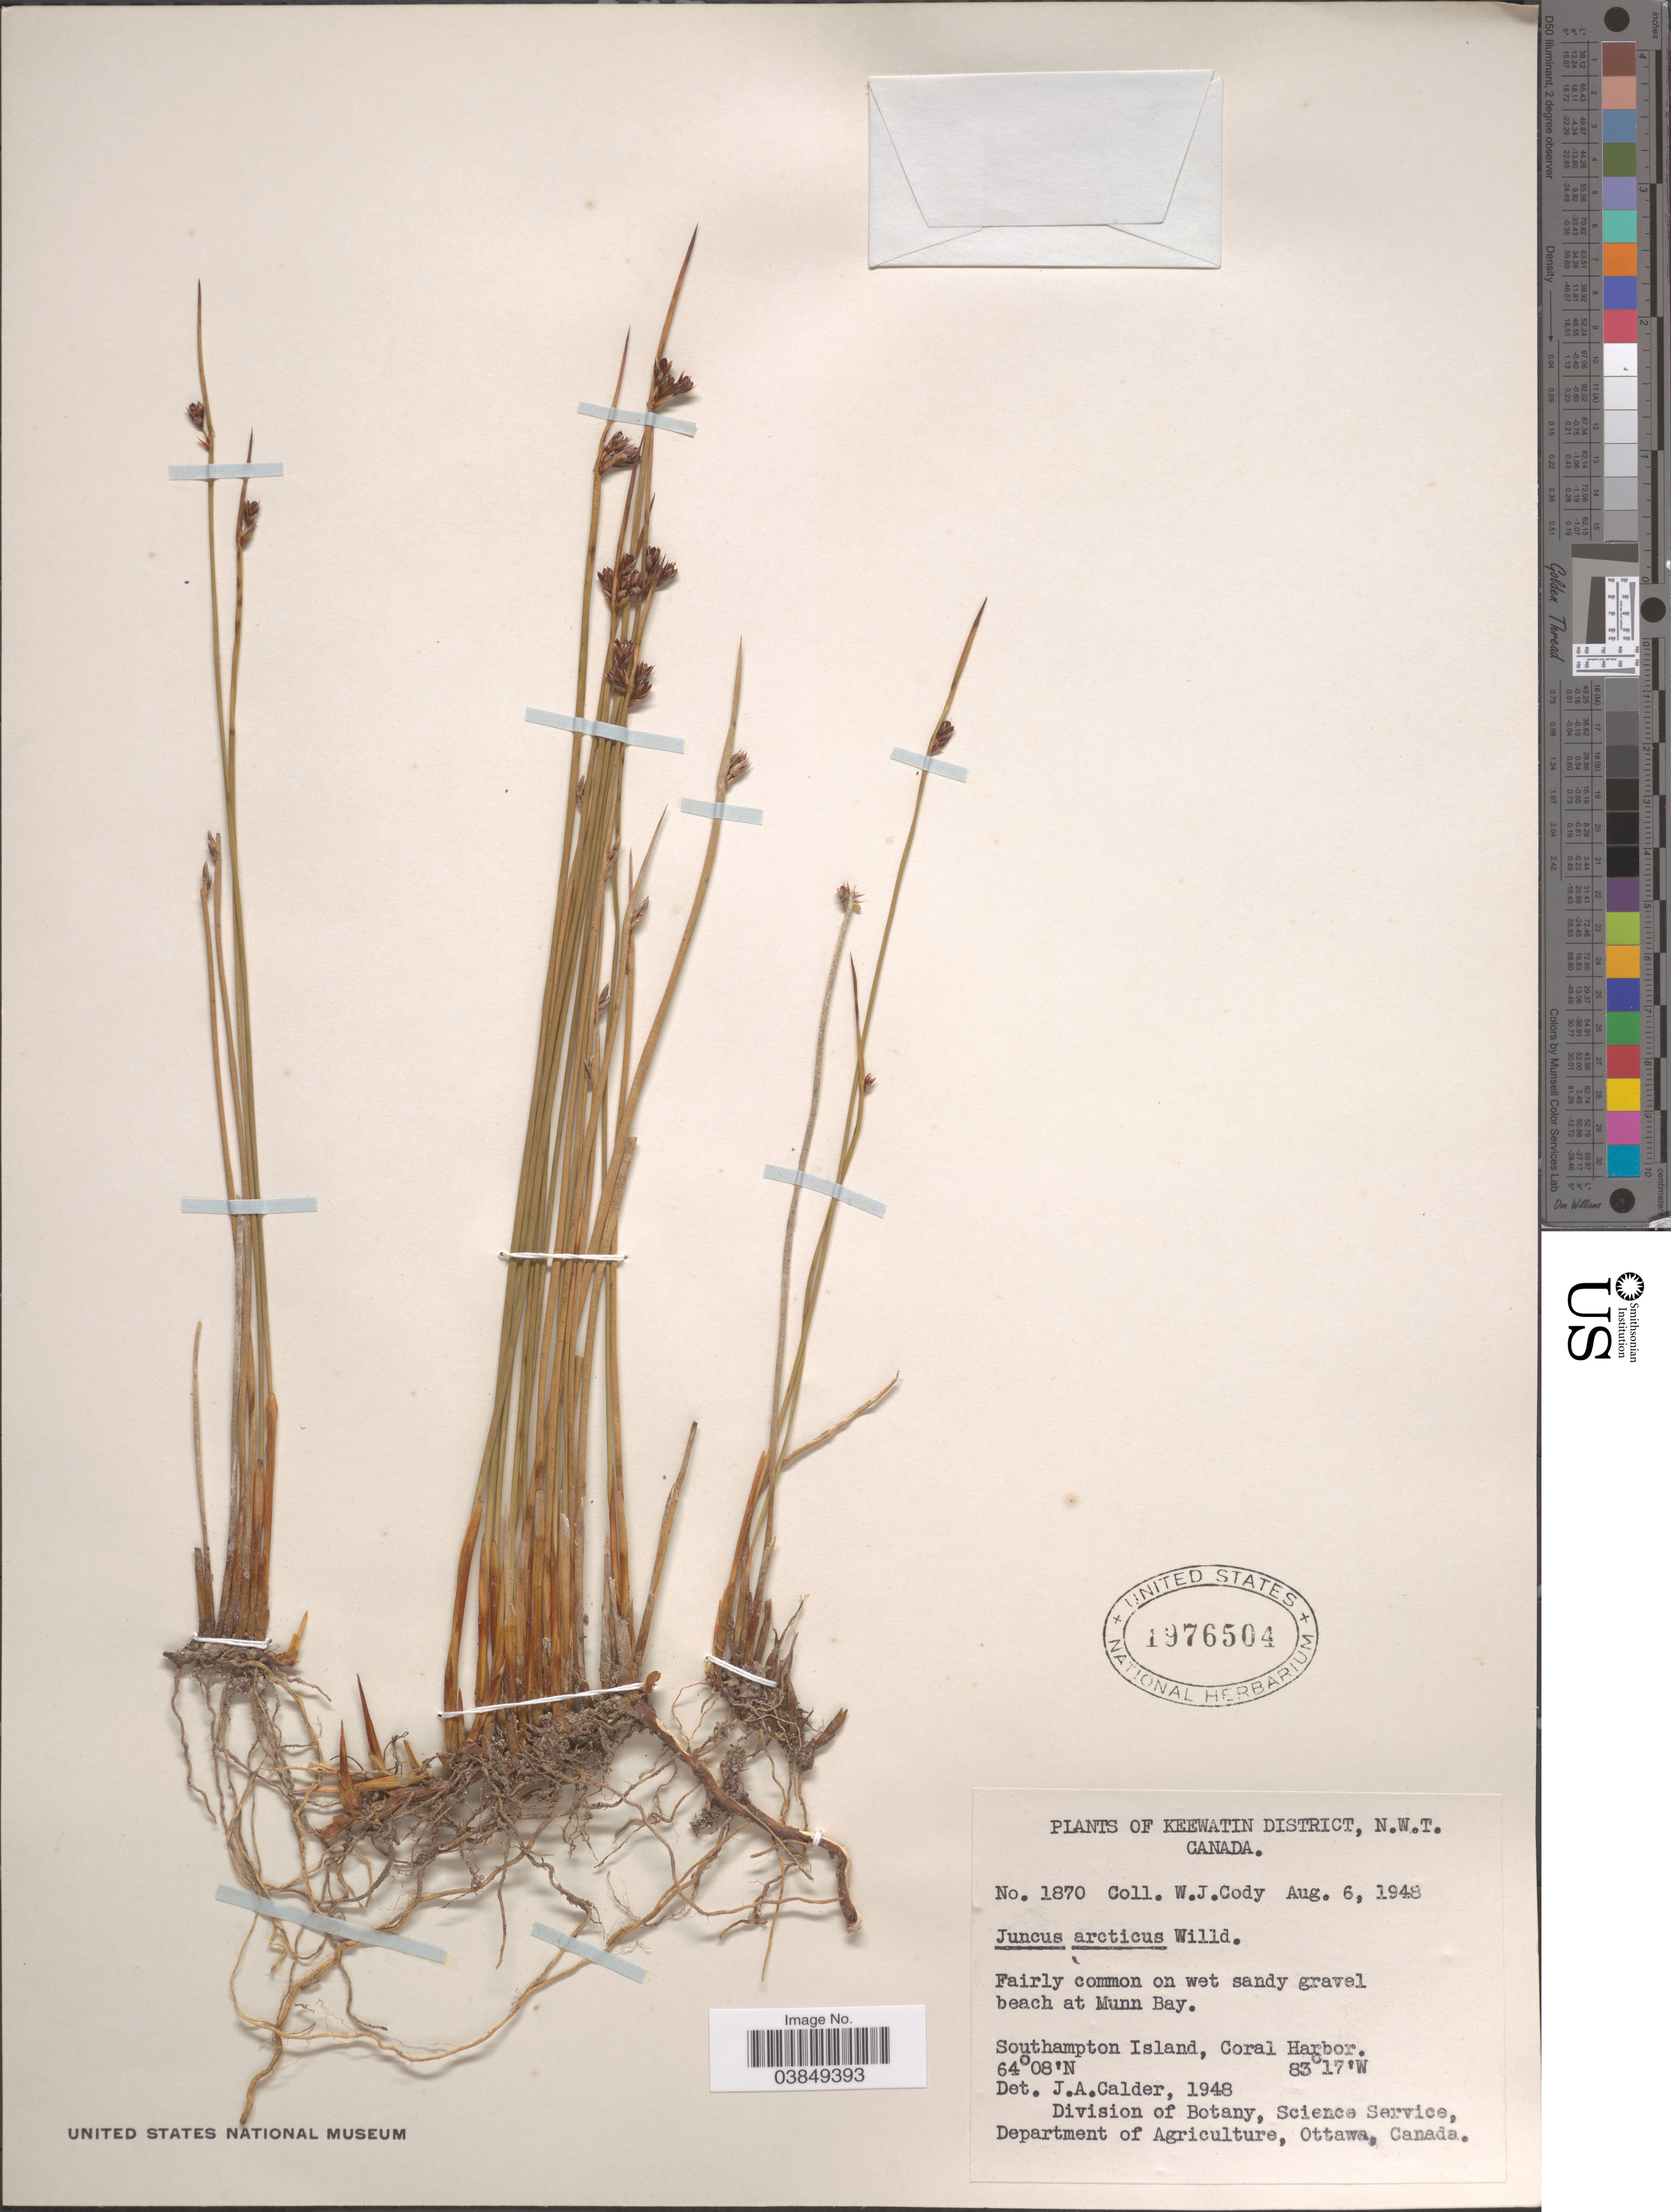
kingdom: Plantae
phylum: Tracheophyta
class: Liliopsida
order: Poales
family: Juncaceae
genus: Juncus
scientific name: Juncus arcticus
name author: Willd.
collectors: W. Cody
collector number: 1870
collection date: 1948-08-06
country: Canada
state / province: Northwest Territories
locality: Keewatin District, N.W.T. Munn Bay. Southampton Island, Coral Harbor.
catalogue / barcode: US 1976504